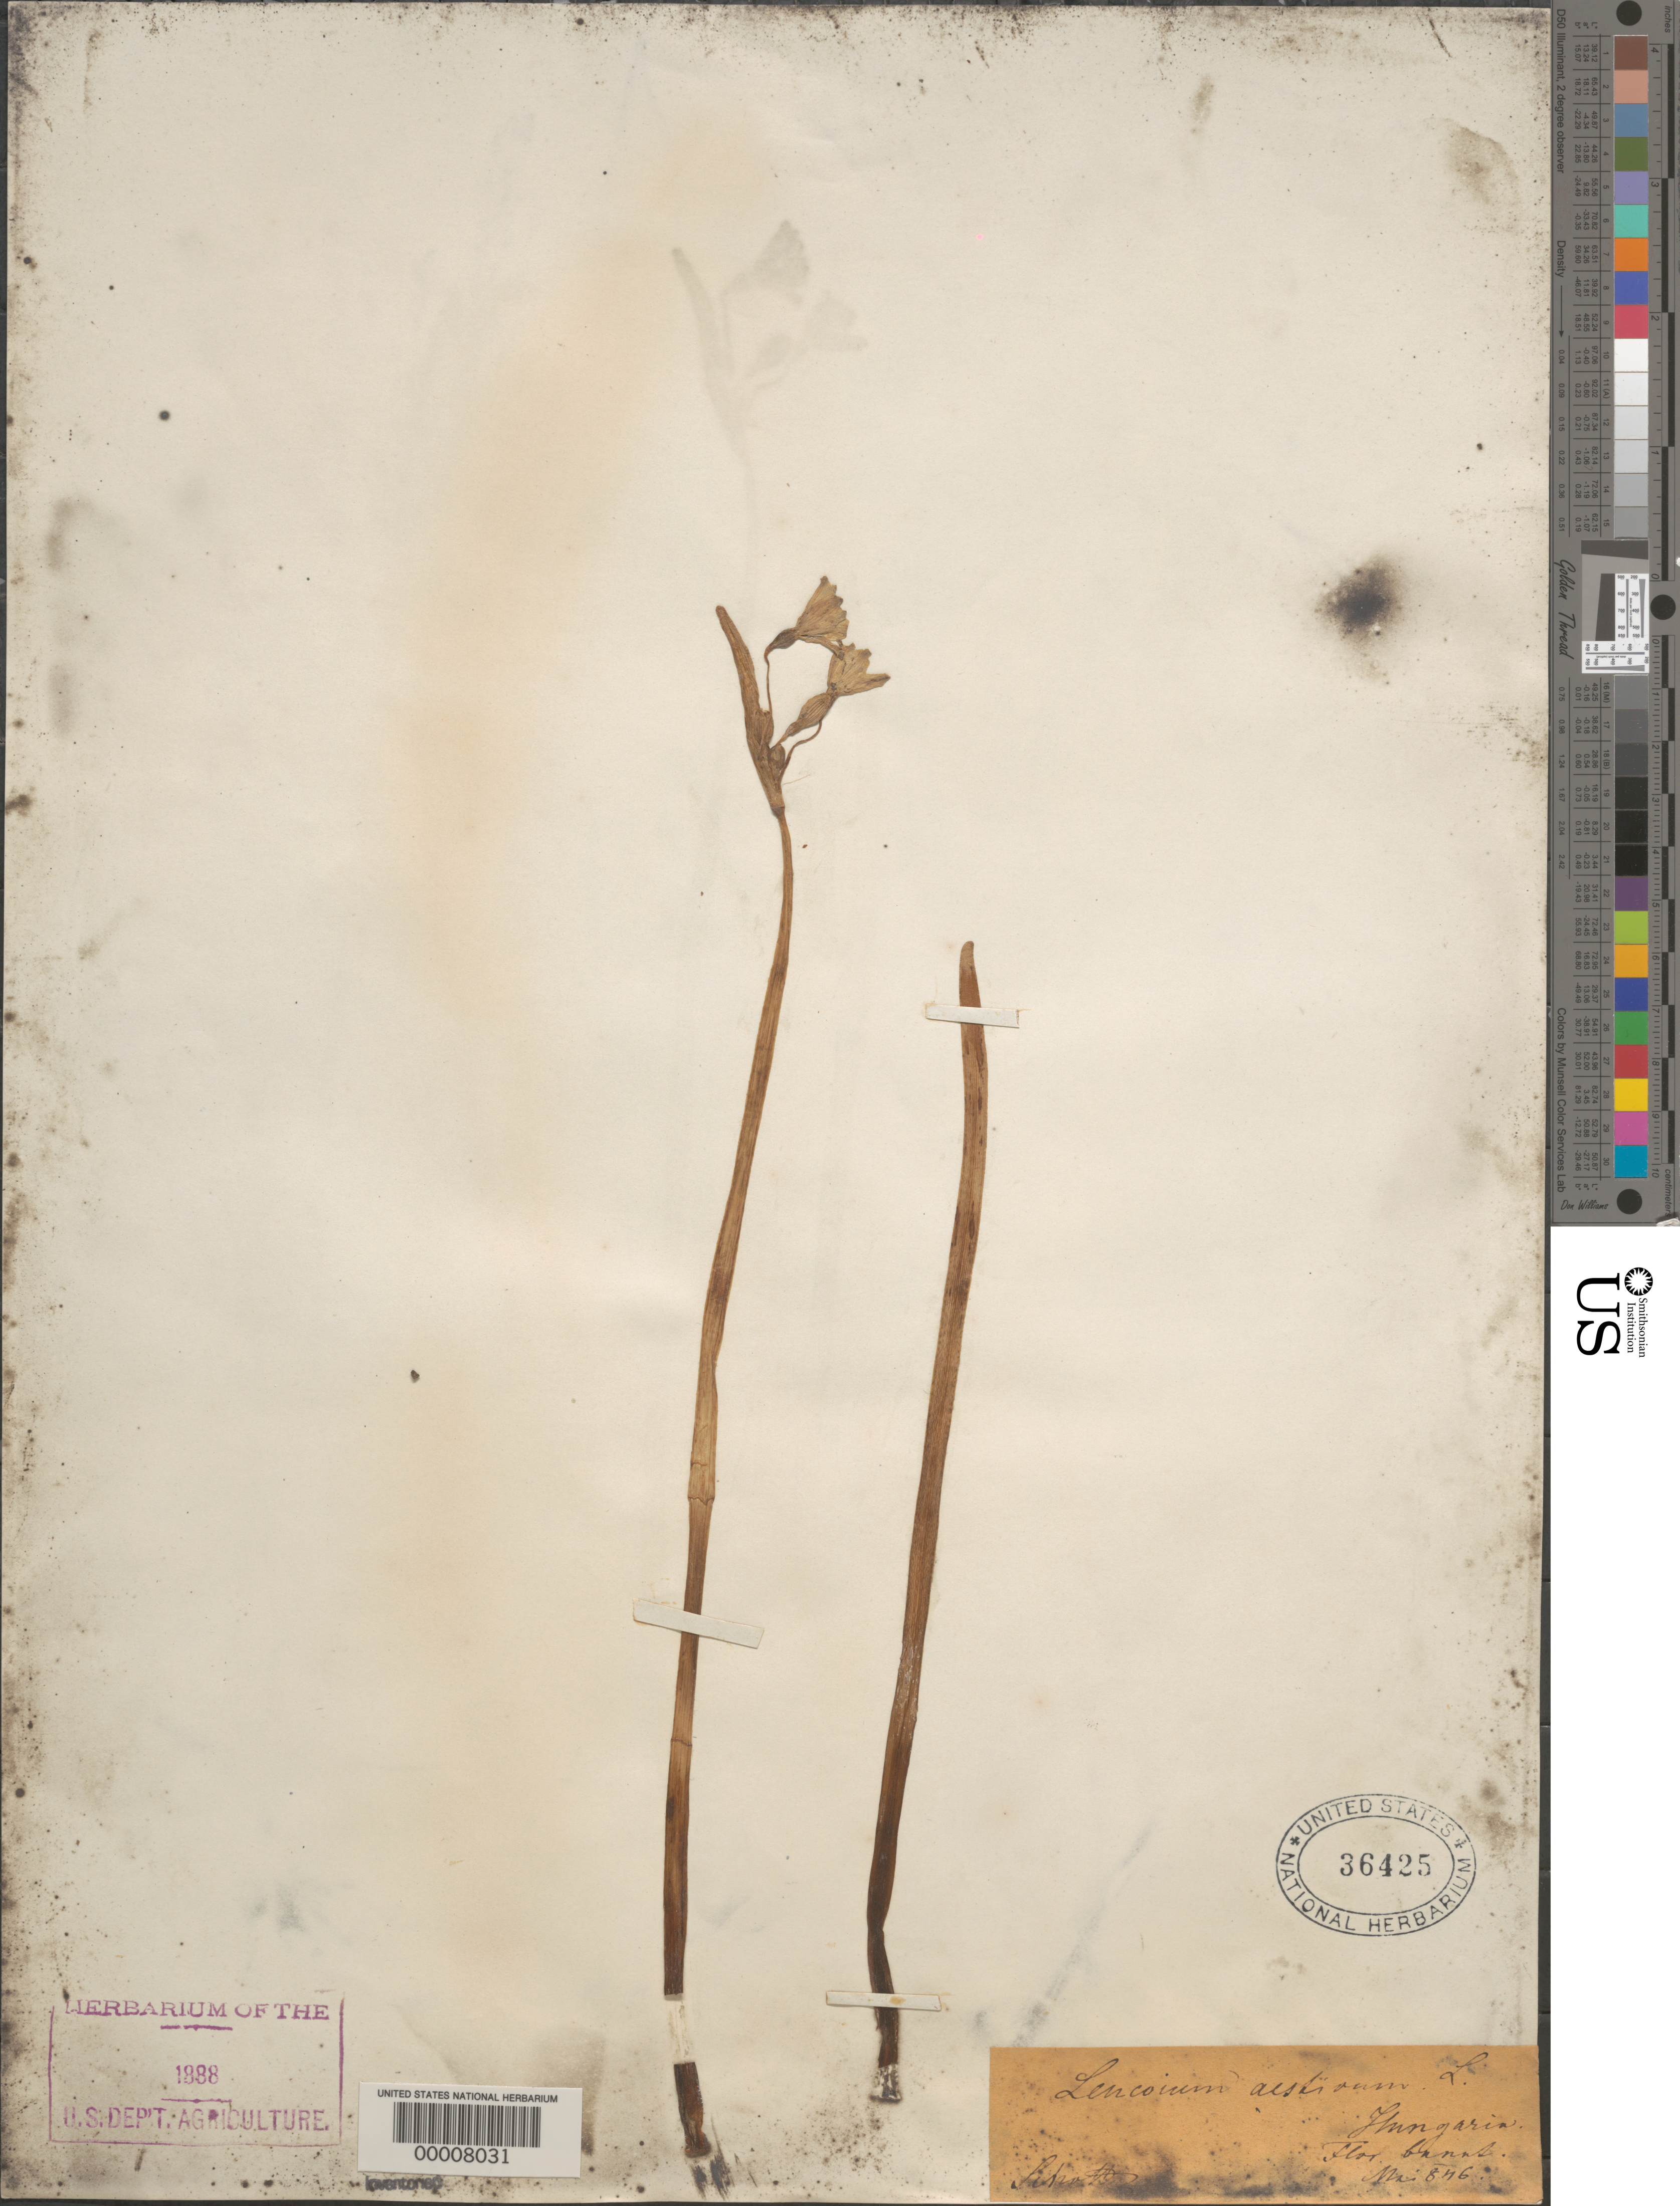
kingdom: Plantae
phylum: Tracheophyta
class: Liliopsida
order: Asparagales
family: Amaryllidaceae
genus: Leucojum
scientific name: Leucojum aestivum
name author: L.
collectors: Schott, --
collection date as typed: May 1846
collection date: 1846-05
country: Hungary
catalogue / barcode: US 36425